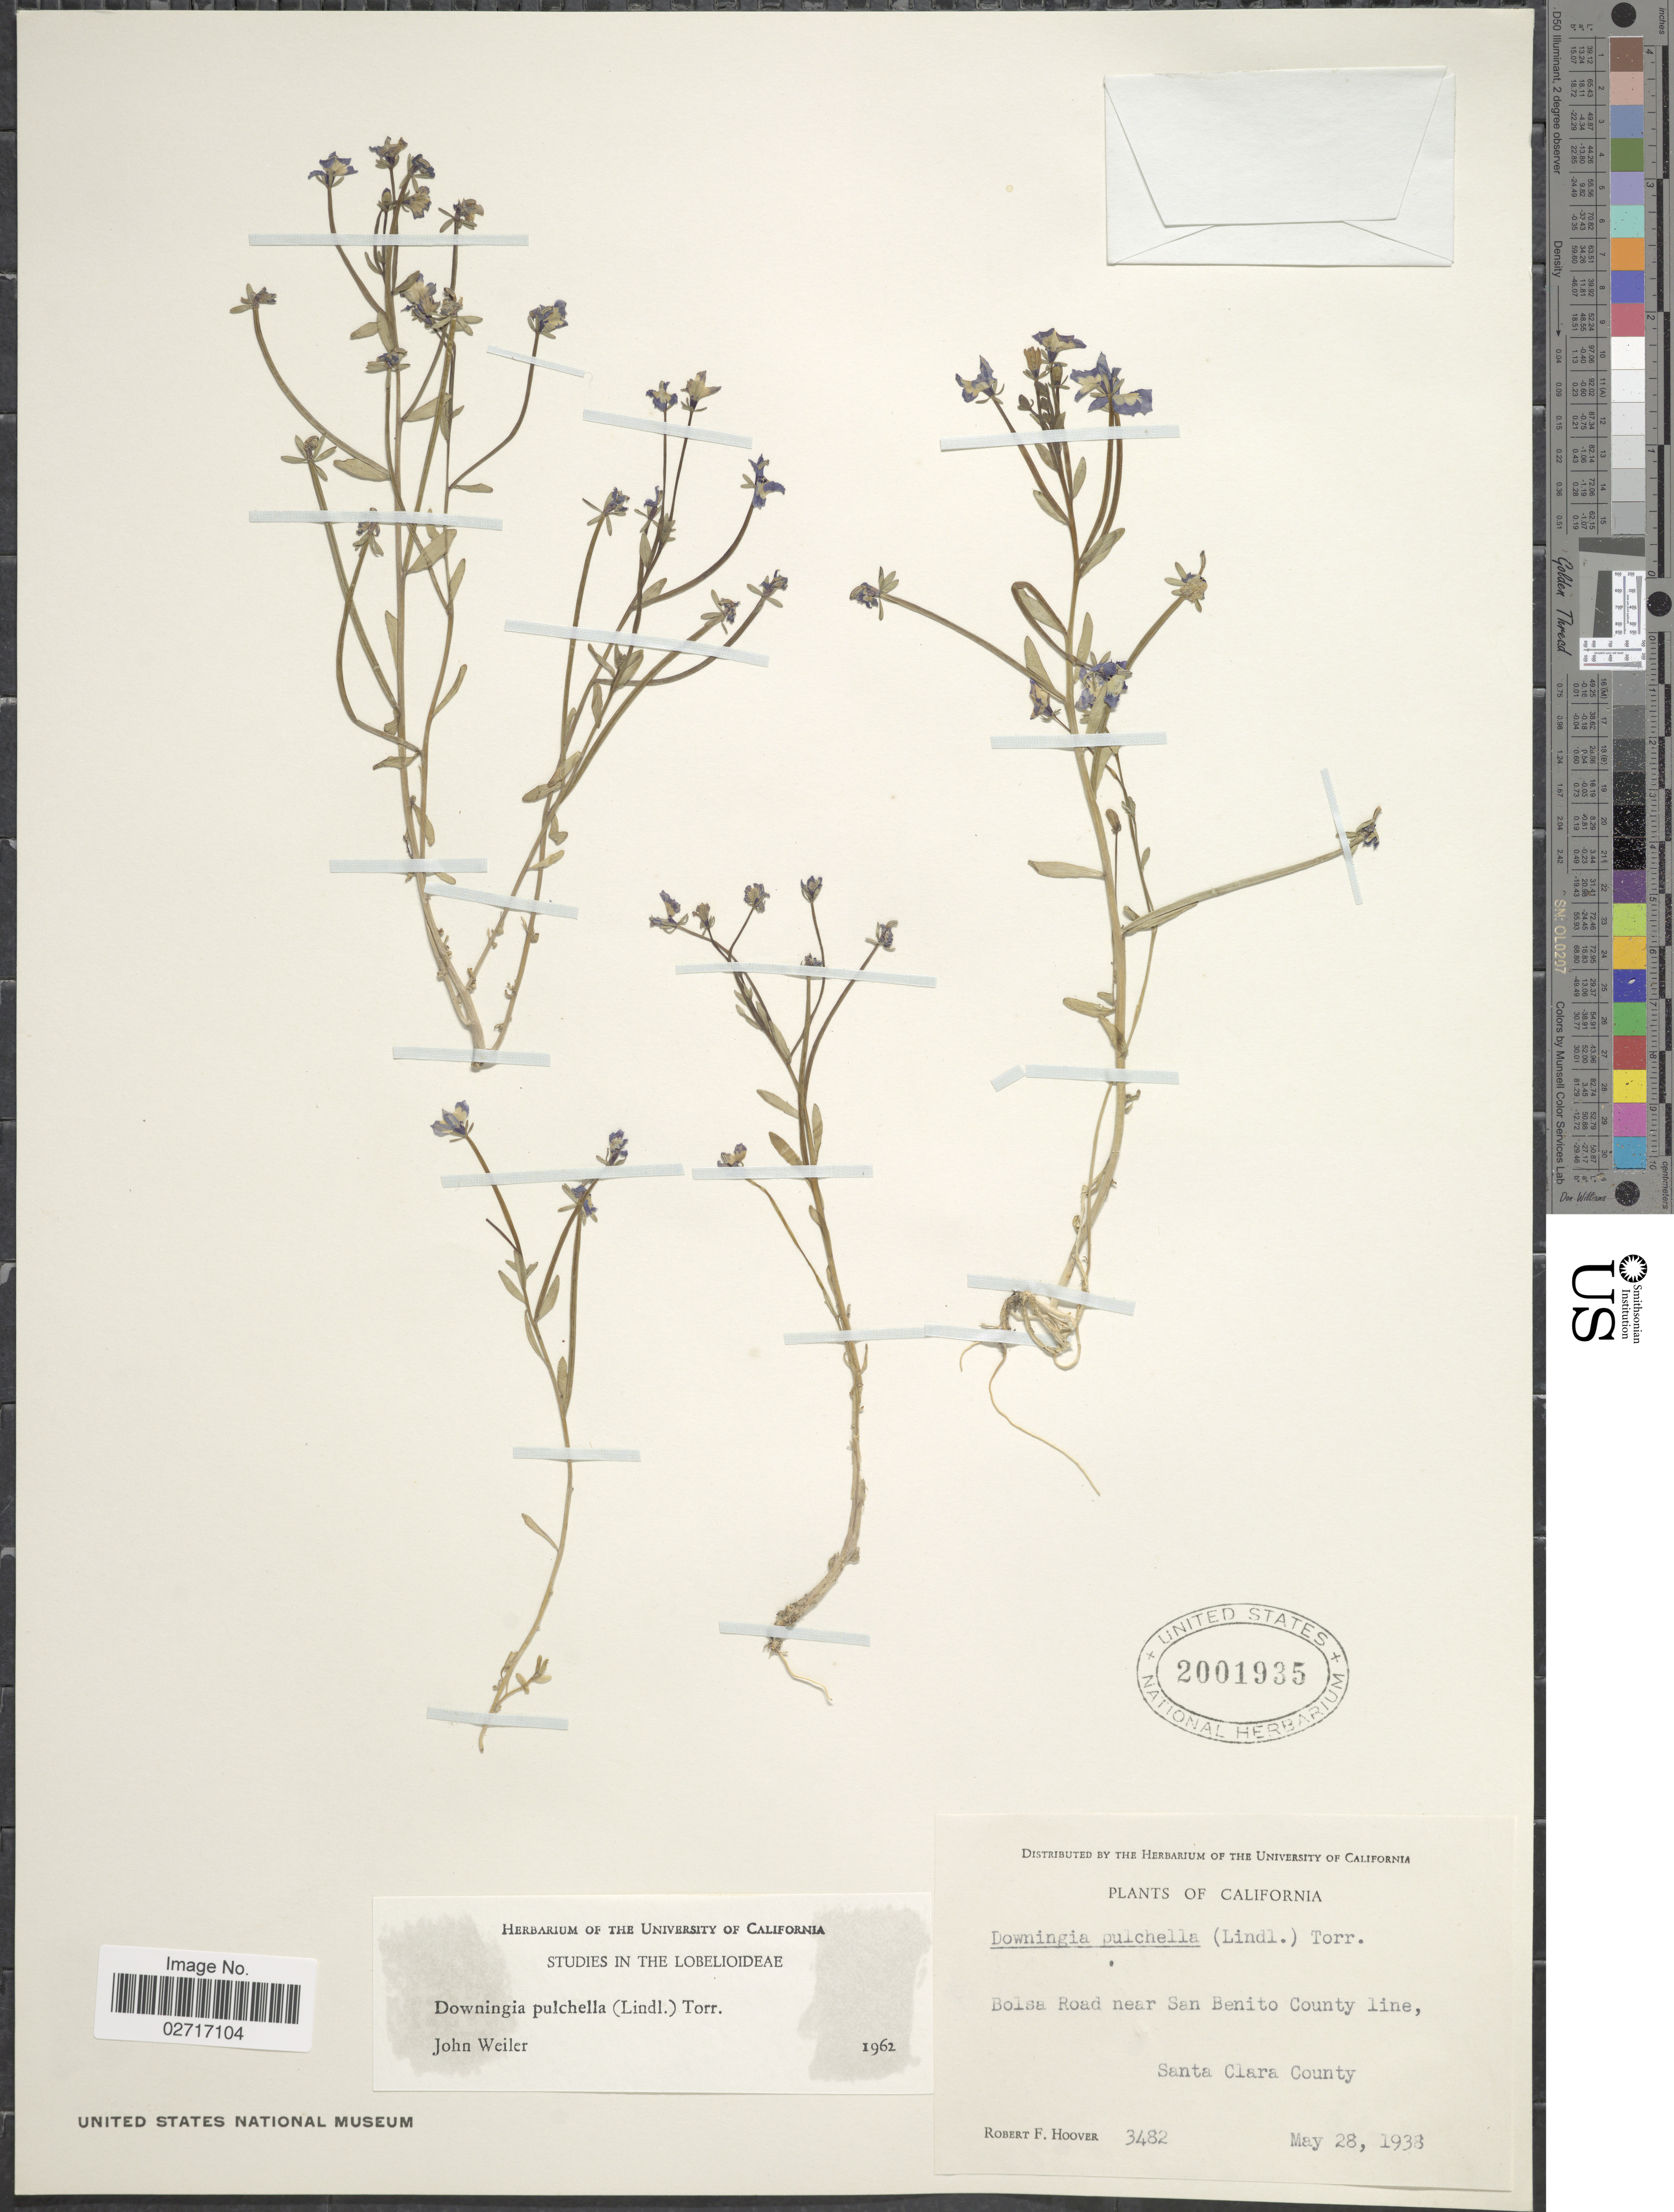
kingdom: Plantae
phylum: Tracheophyta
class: Magnoliopsida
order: Asterales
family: Campanulaceae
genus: Downingia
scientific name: Downingia pulchella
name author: (Lindl.) Torr.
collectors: R. F. Hoover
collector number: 3482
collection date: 1938-05-28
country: United States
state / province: California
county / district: Santa Clara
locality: Bolsa Road near San Benito County line, Santa Clara County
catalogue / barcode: US 2001935